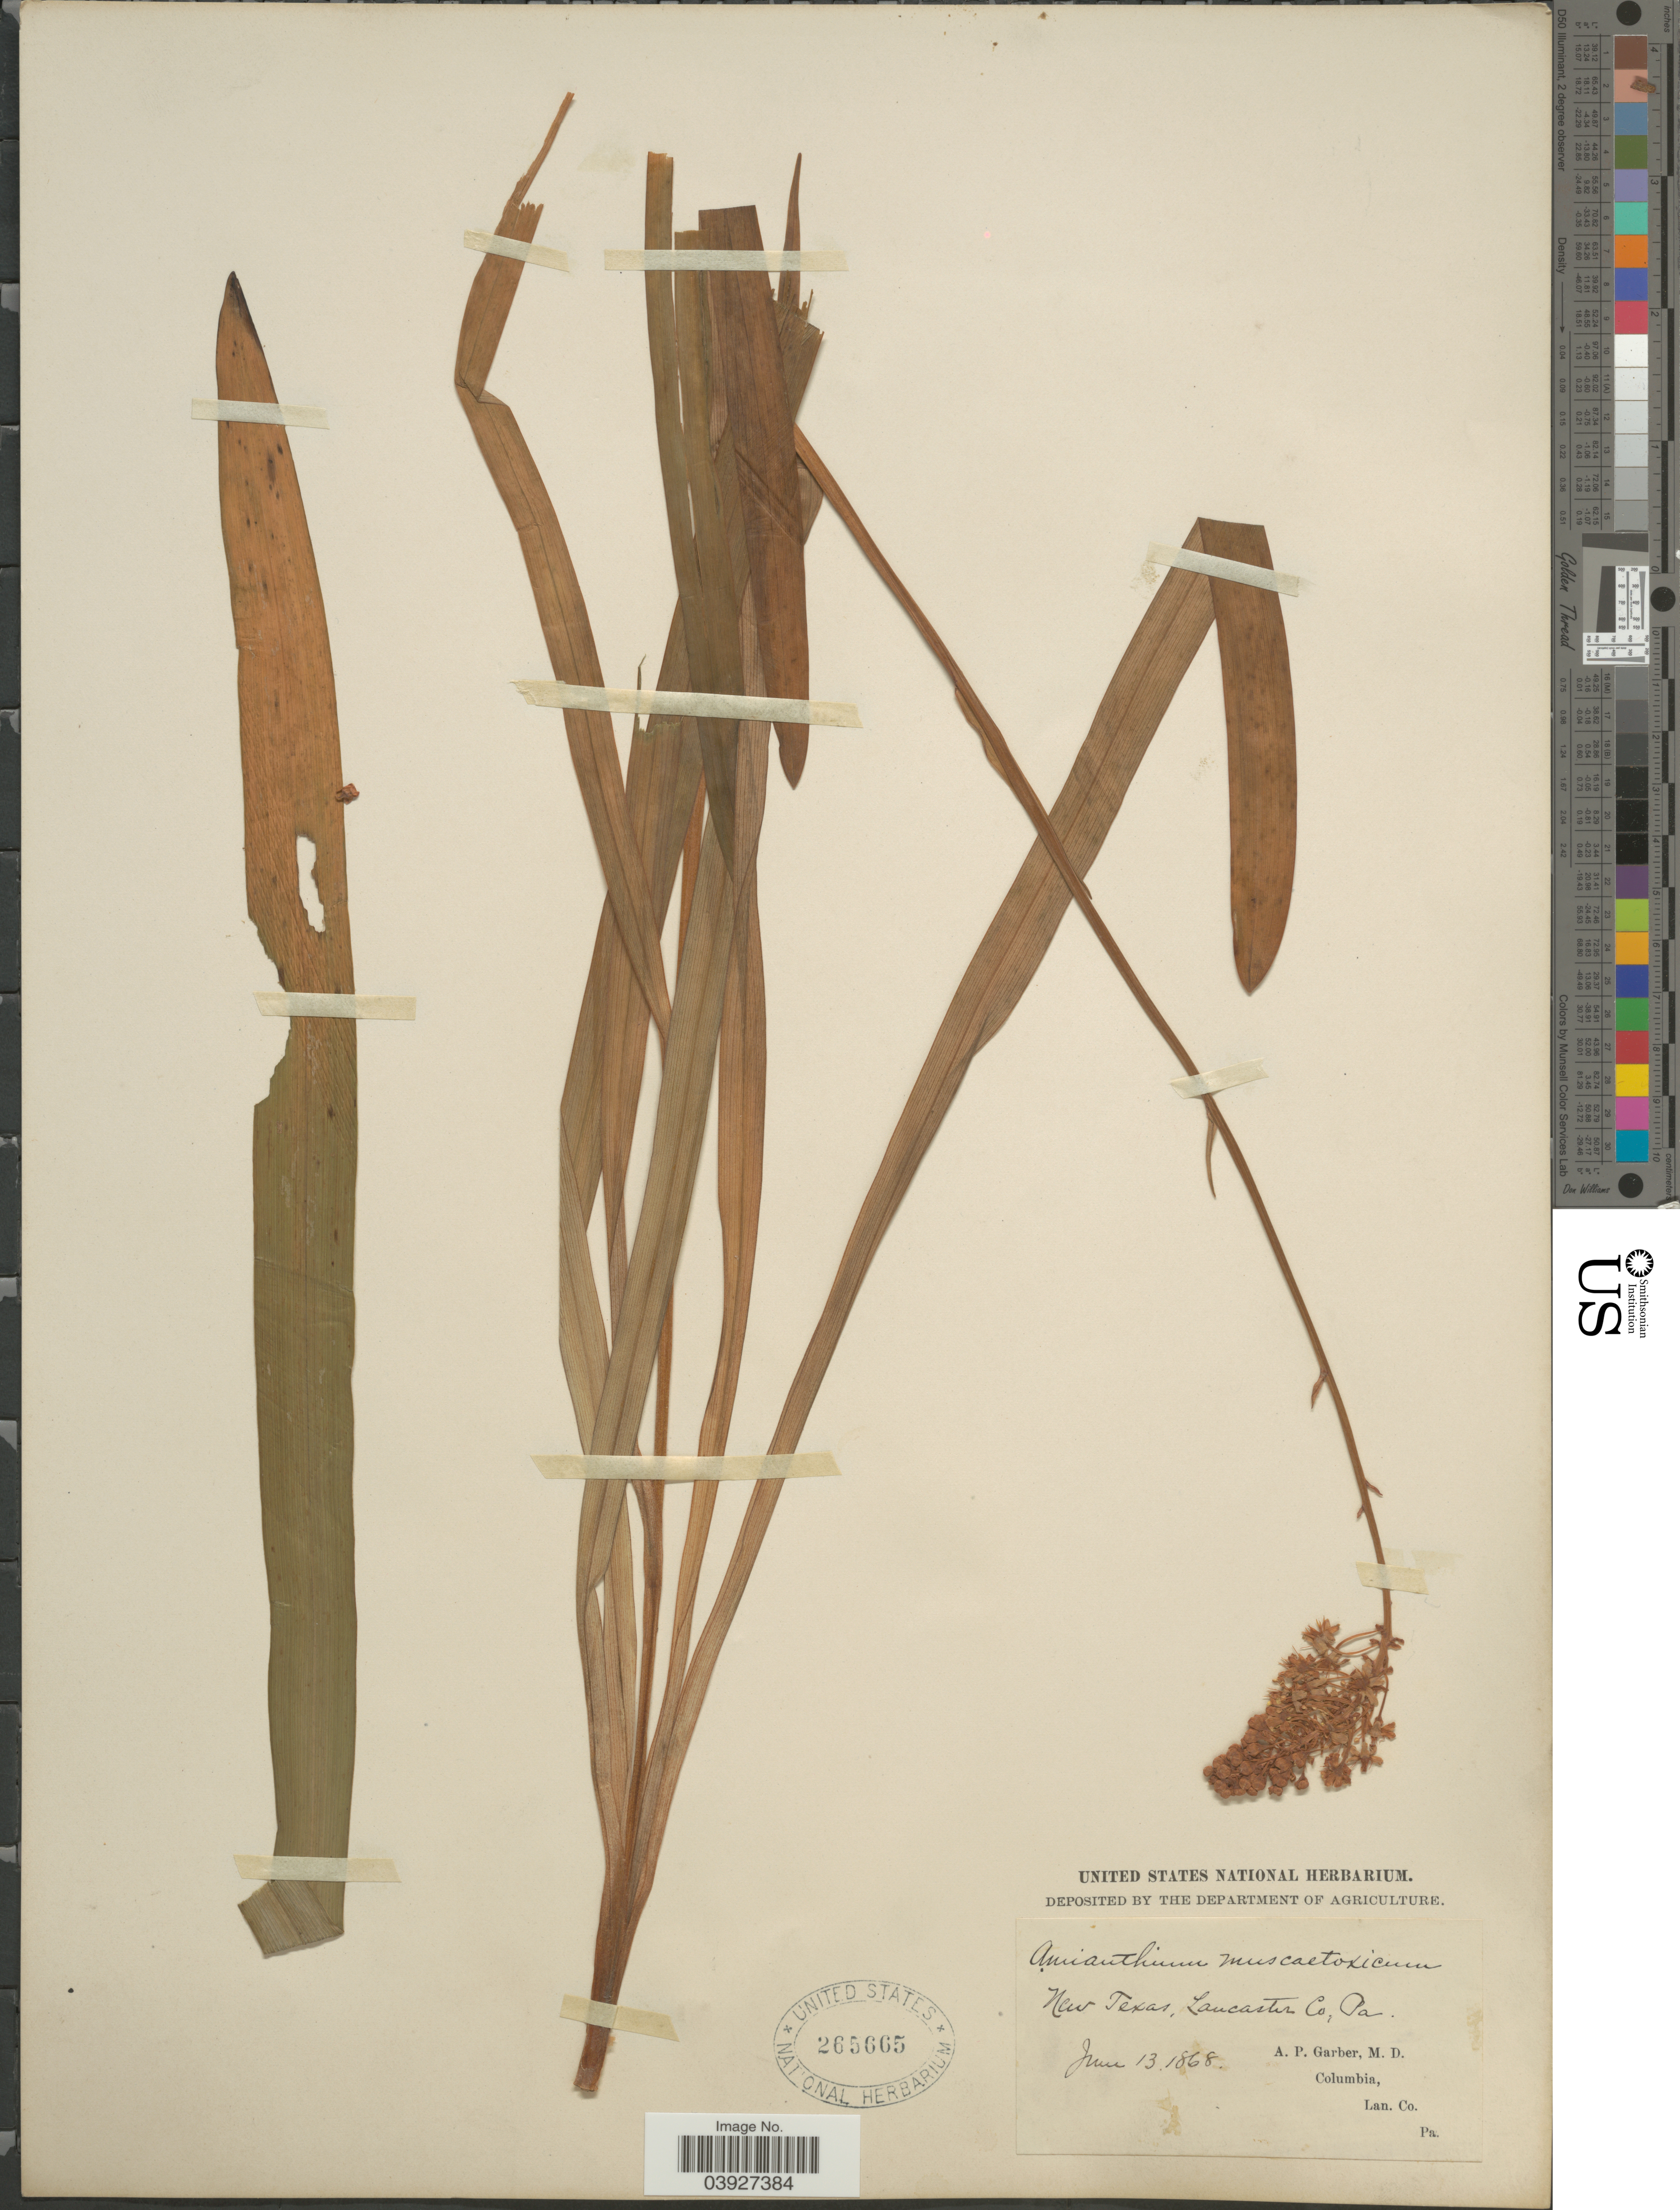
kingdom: Plantae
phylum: Tracheophyta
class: Liliopsida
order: Liliales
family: Melanthiaceae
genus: Amianthium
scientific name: Amianthium muscitoxicum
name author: (Walter) A. Gray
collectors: A. P. Garber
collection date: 1868-06-13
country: United States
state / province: Pennsylvania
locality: New Texas, Lancaster Co.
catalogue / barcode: US 265665